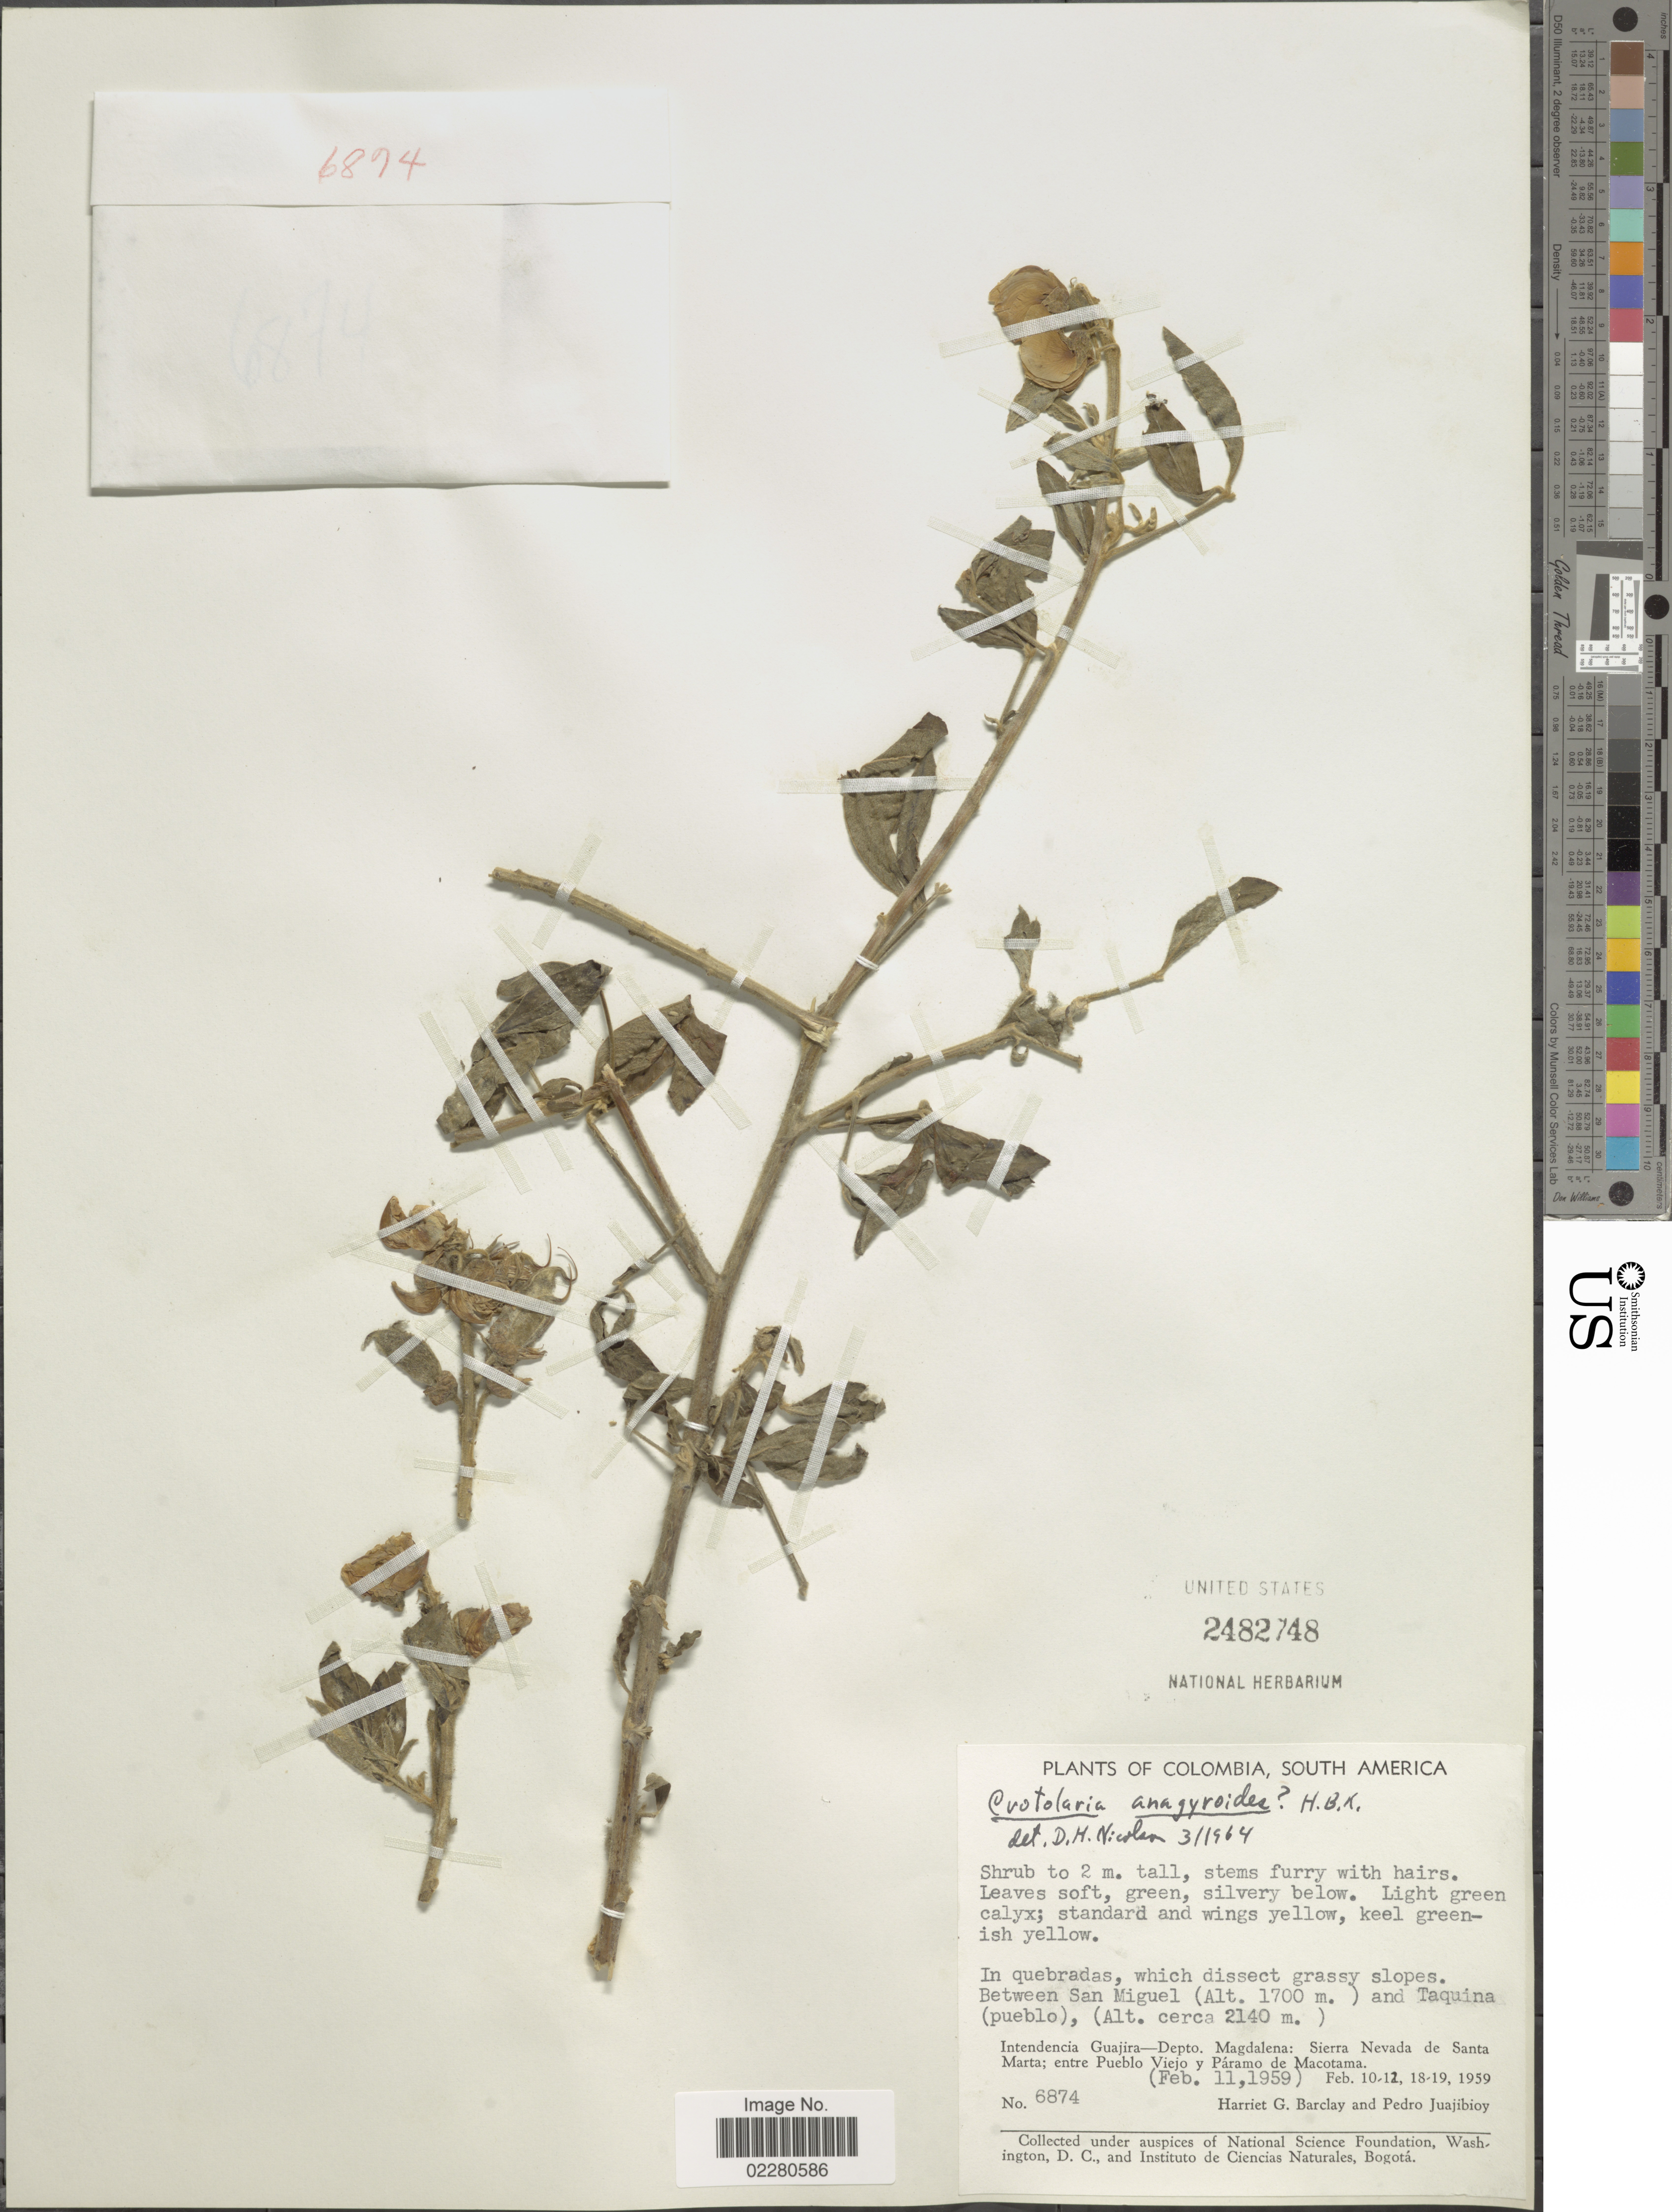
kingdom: Plantae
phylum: Tracheophyta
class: Magnoliopsida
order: Fabales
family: Fabaceae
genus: Crotalaria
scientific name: Crotalaria anagyroides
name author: Kunth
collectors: H. G. Barclay & P. Juajibioy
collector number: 6874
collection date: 1959-02-11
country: Colombia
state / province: Magdalena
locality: In quebradas, which dissect grassy slopes. Between San Miguel and Taquina (pueblo). Intendencia Guajira-Depto. Magdalena: Sieirra Nevada de Santa Mrta; entre Pueblo Viejo y Páramo de Macotama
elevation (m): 1700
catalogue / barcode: US 2482748